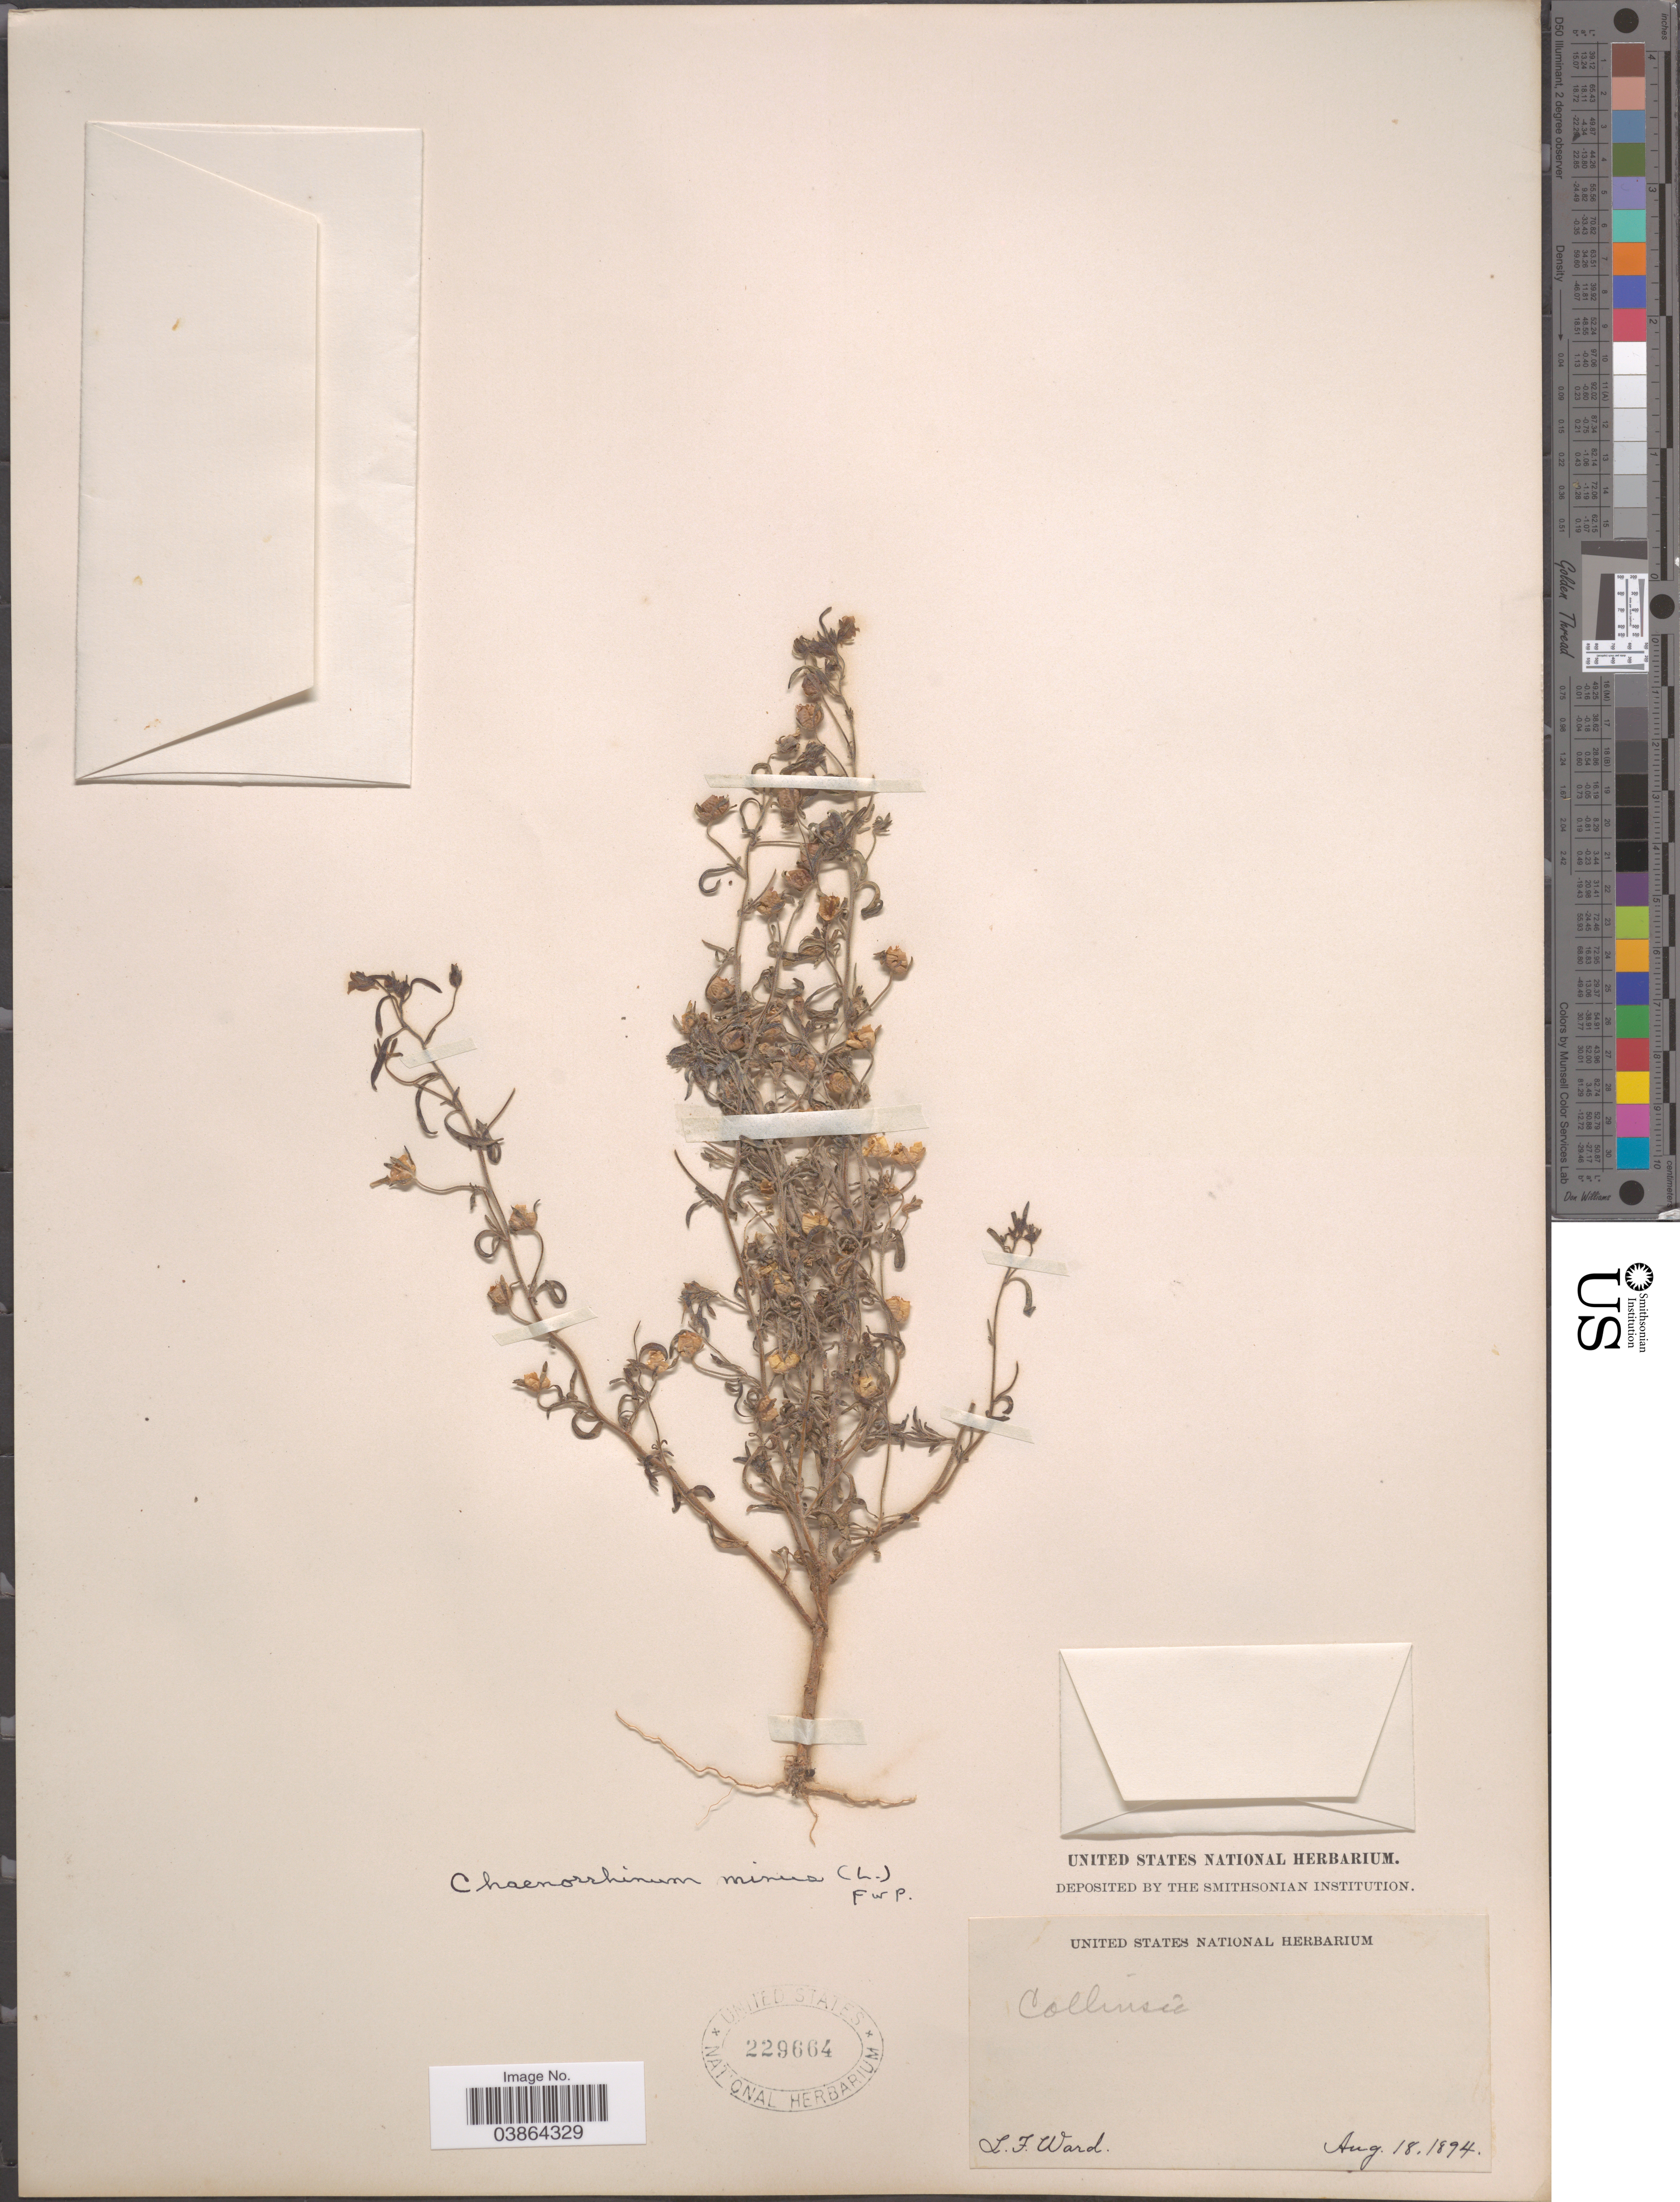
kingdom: Plantae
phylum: Tracheophyta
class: Magnoliopsida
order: Lamiales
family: Plantaginaceae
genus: Chaenorrhinum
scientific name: Chaenorrhinum minor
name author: (L.) Lange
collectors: L. Ward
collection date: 1894-08-18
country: United States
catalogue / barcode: US 229664